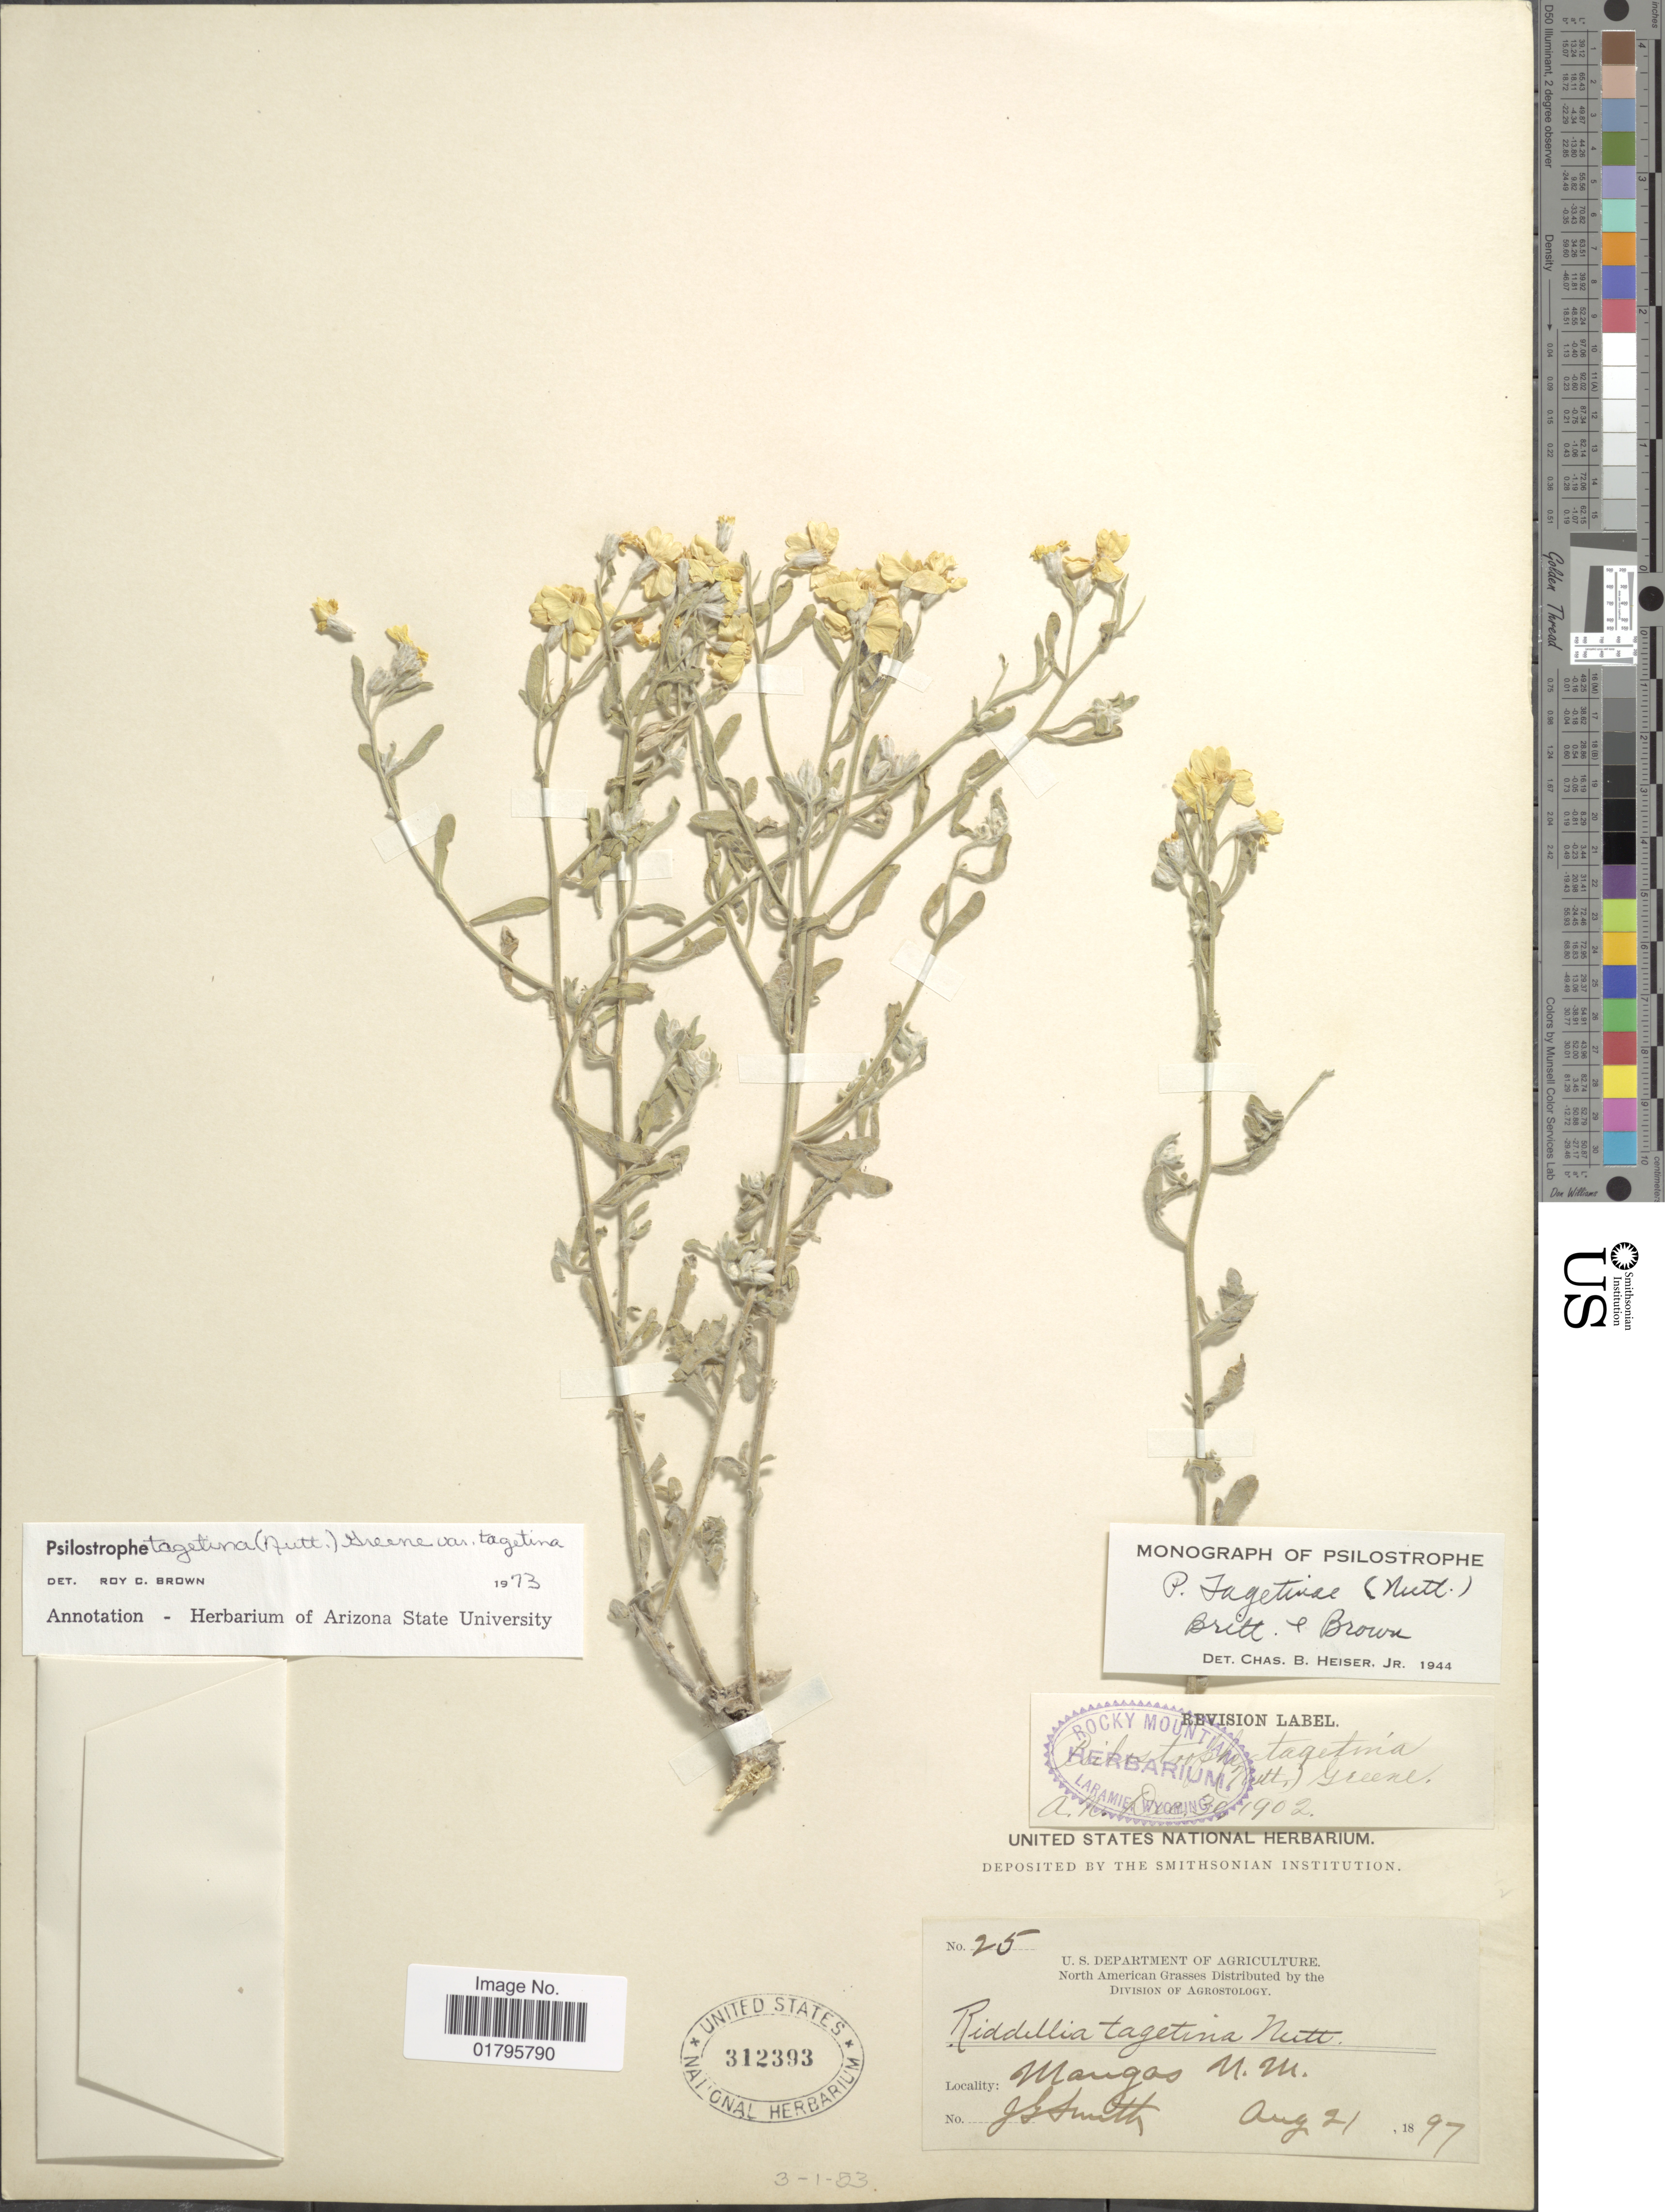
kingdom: Plantae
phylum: Tracheophyta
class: Magnoliopsida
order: Asterales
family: Asteraceae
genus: Psilostrophe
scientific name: Psilostrophe tagetina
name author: (Nutt.) Greene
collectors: J. G. Smith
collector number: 25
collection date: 1897-08-21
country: United States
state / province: New Mexico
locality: Mangas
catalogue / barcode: US 312393